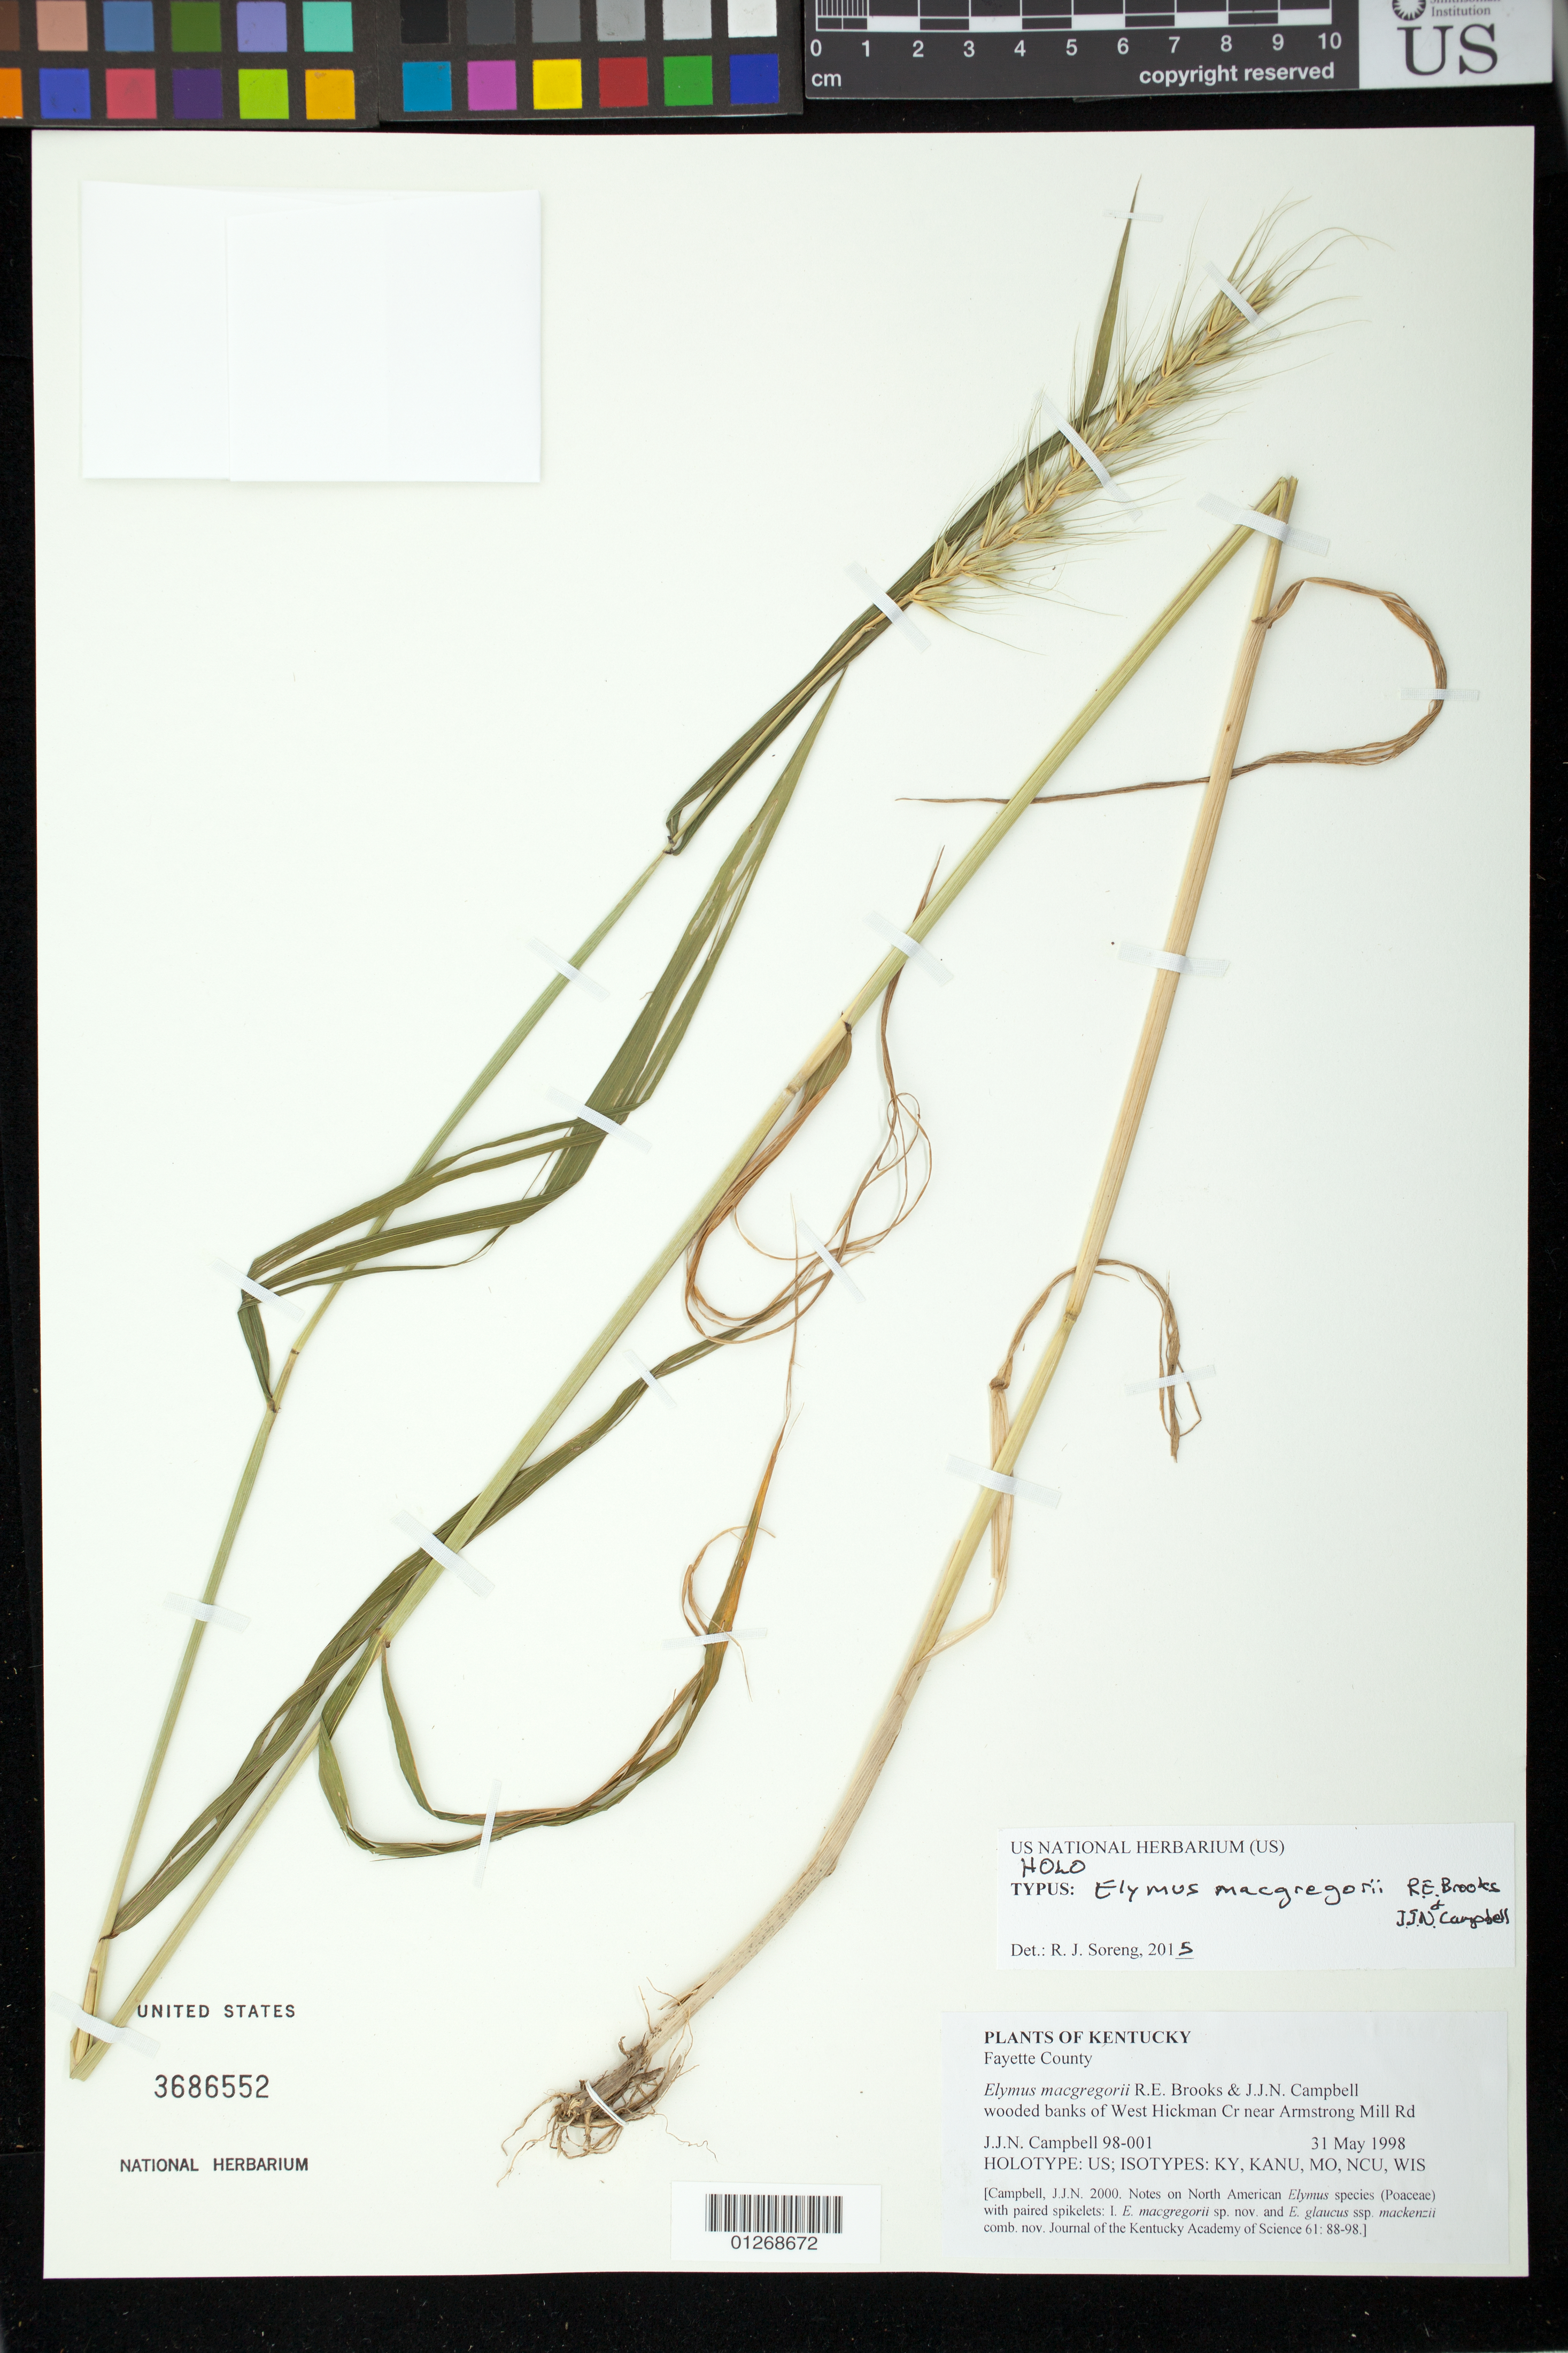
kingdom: Plantae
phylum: Tracheophyta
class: Liliopsida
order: Poales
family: Poaceae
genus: Elymus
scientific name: Elymus macgregorii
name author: R.E. Brooks & J.J.N. Campb.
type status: Holotype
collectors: J. J. N. Campbell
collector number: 98-001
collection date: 1998-05-31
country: United States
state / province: Kentucky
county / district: Fayette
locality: West Hickman Cr near Armstrong Mill Rd.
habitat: Wooded banks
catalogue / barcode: US 3686552